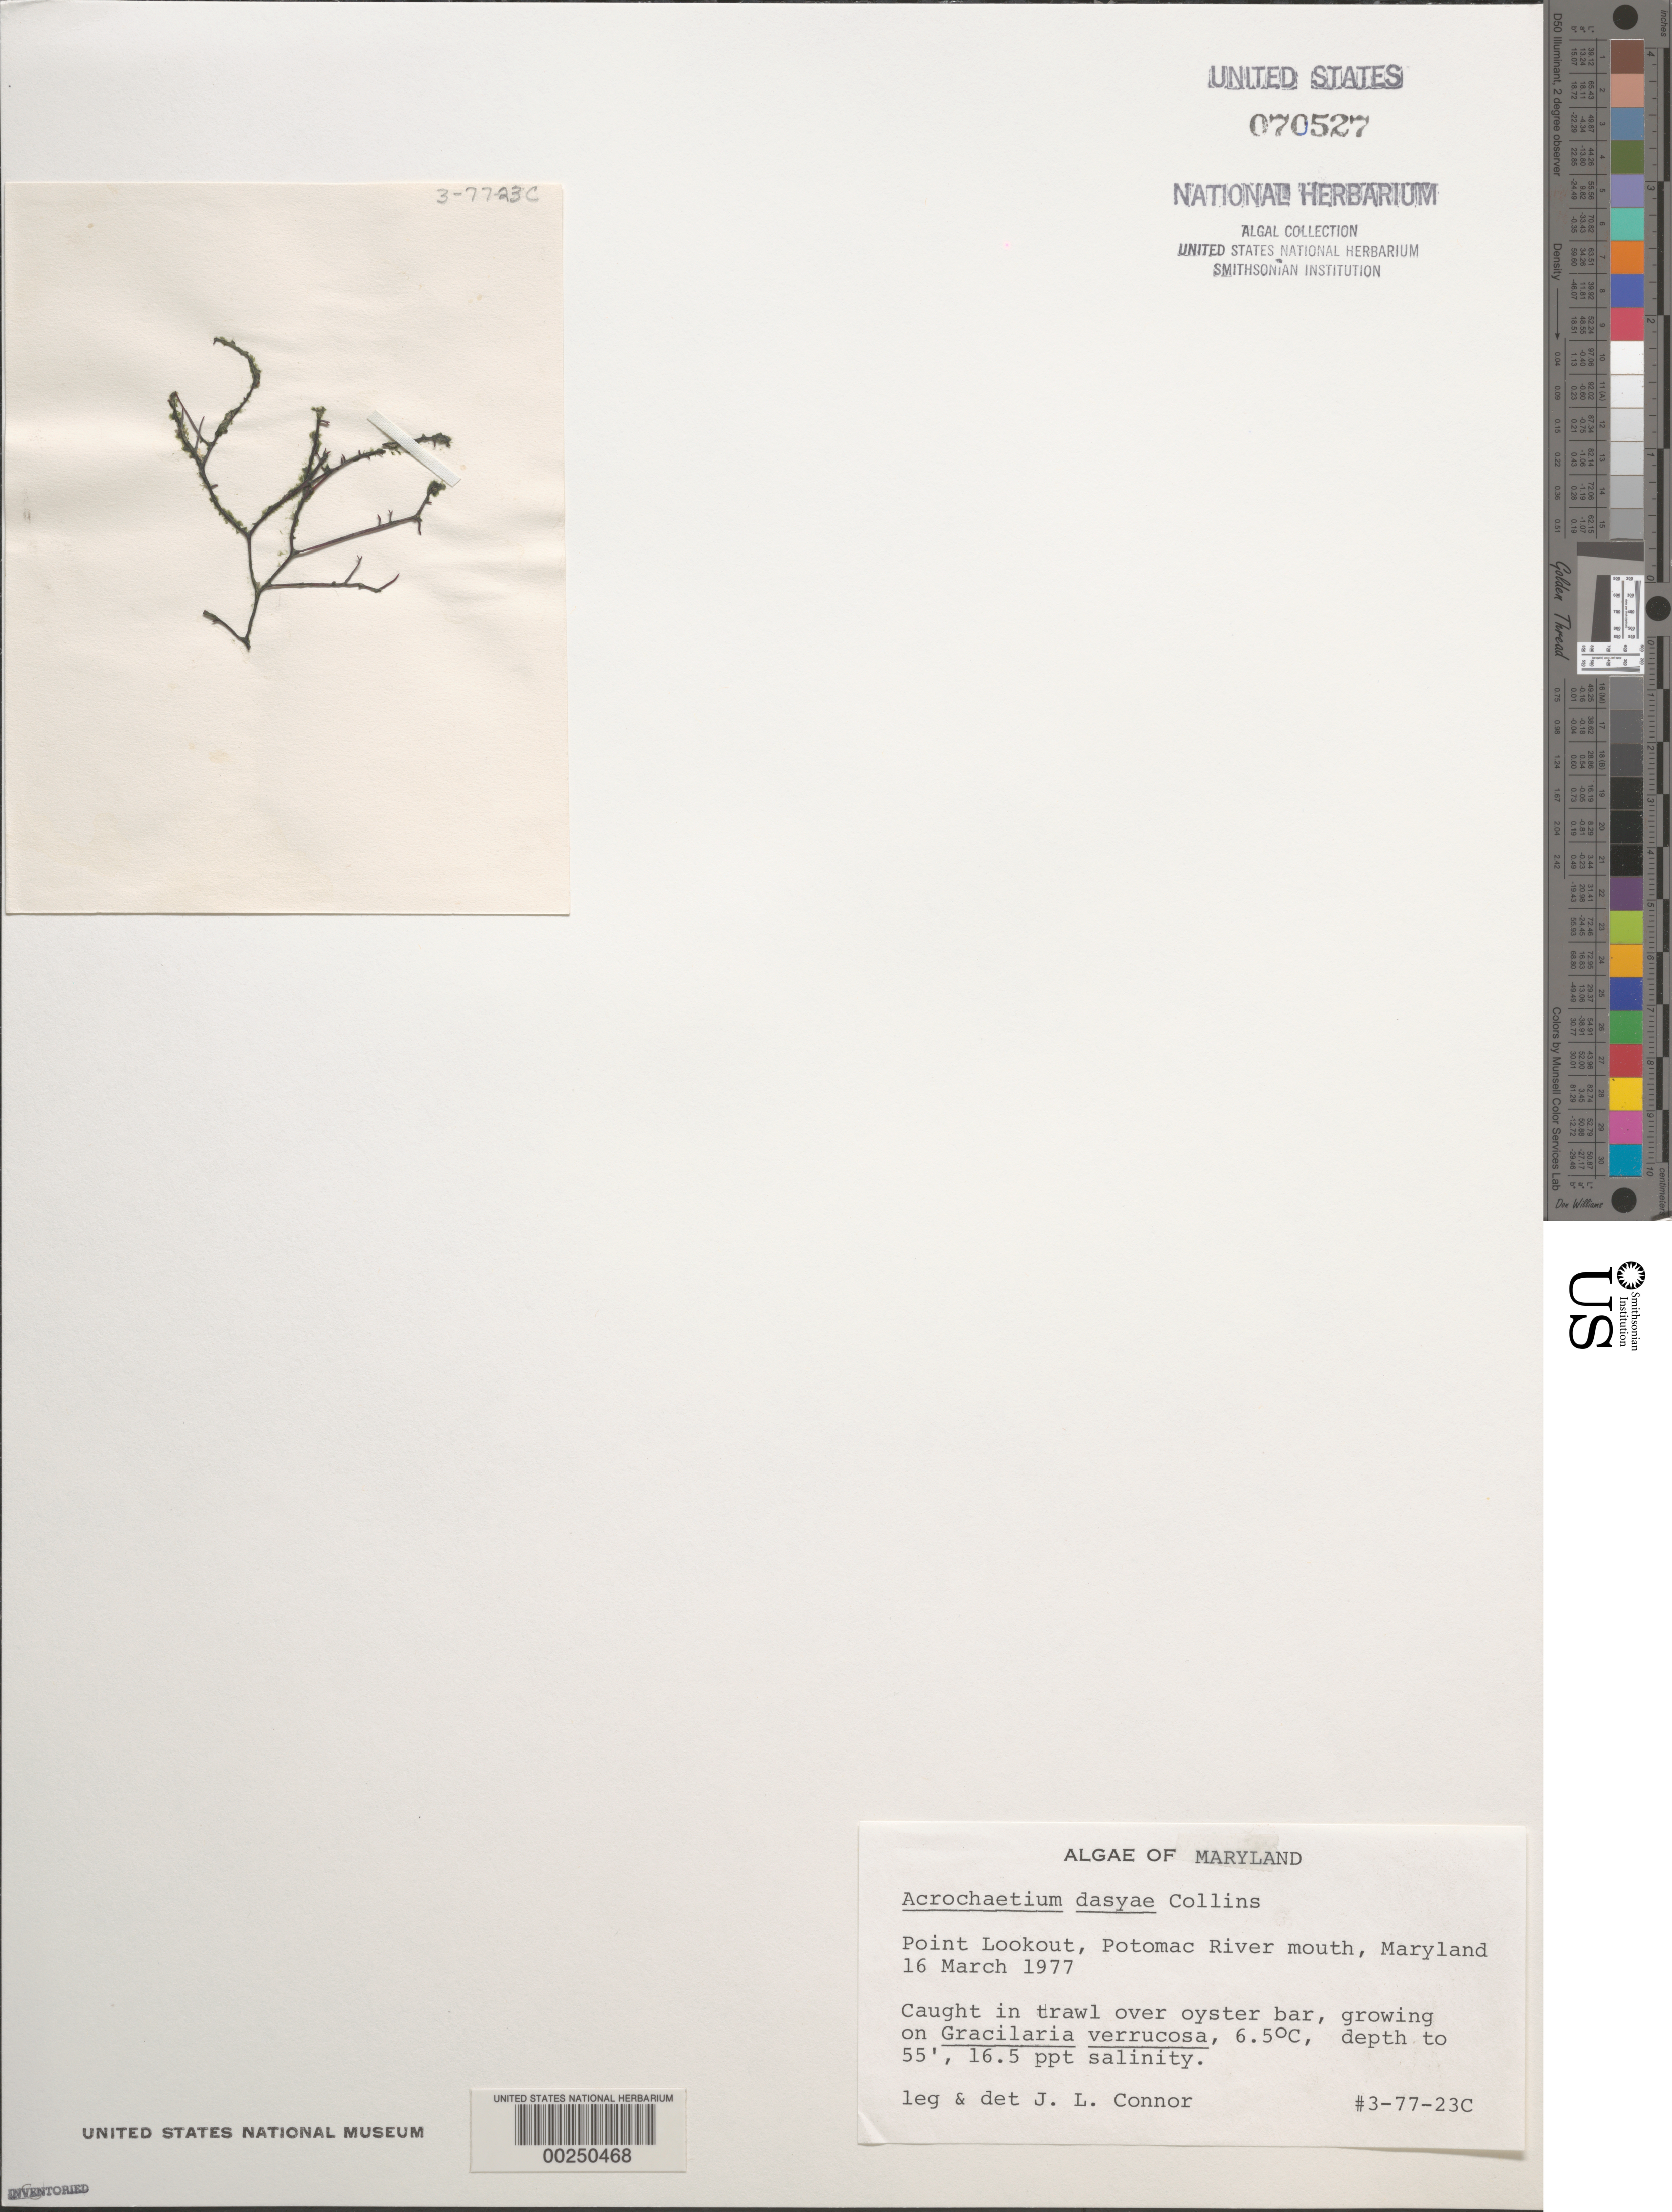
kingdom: Plantae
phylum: Rhodophyta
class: Florideophyceae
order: Colaconematales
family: Colaconemataceae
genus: Colaconema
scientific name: Colaconema dasyae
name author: (Collins) H. Stegenga et al.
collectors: J. Connor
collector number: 3-77-23c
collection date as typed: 16 Mar 1977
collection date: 1977-03-16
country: United States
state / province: Maryland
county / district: St. Mary's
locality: Point Lookout, Potomac River mouth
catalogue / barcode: US 70527